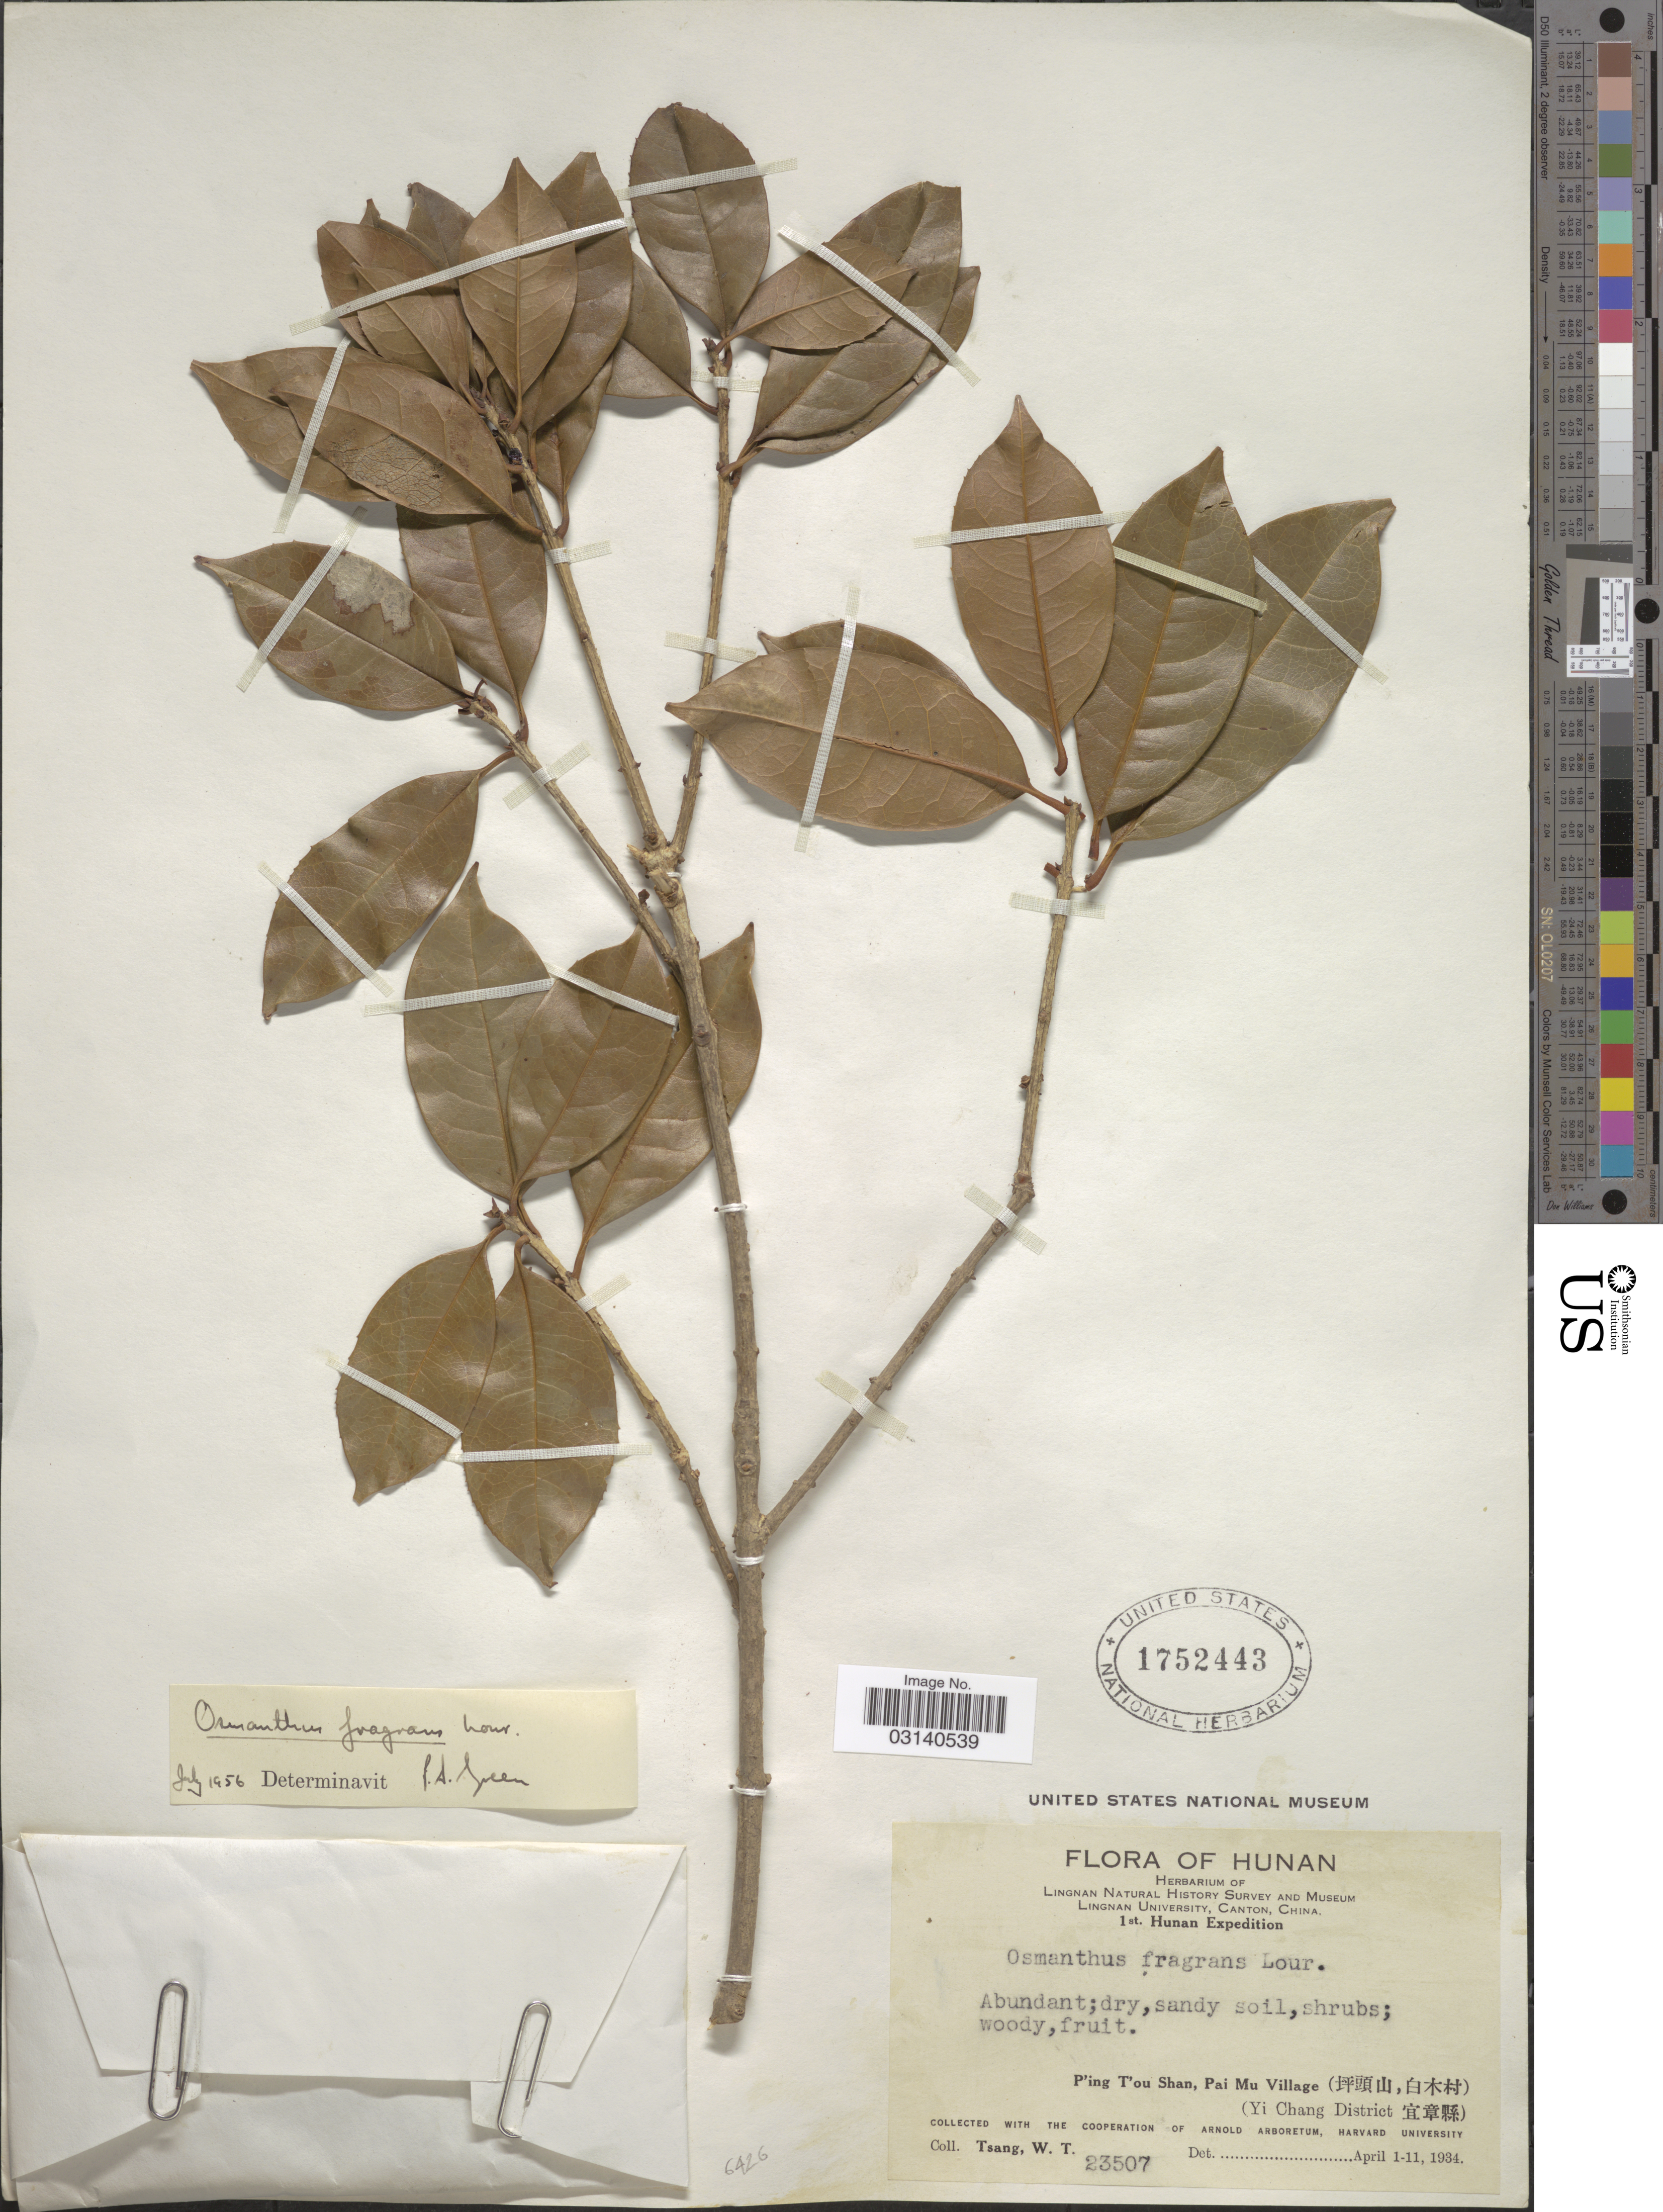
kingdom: Plantae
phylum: Tracheophyta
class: Magnoliopsida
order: Lamiales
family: Oleaceae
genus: Osmanthus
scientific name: Osmanthus fragrans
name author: Lour.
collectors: W. T. Tsang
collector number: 23507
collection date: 1934-04-01/1934-04-11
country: China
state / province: Hunan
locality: Hunan, P'ing T'ou Shan, Pai Mu Village (Yi Chang District).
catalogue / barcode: US 1752443